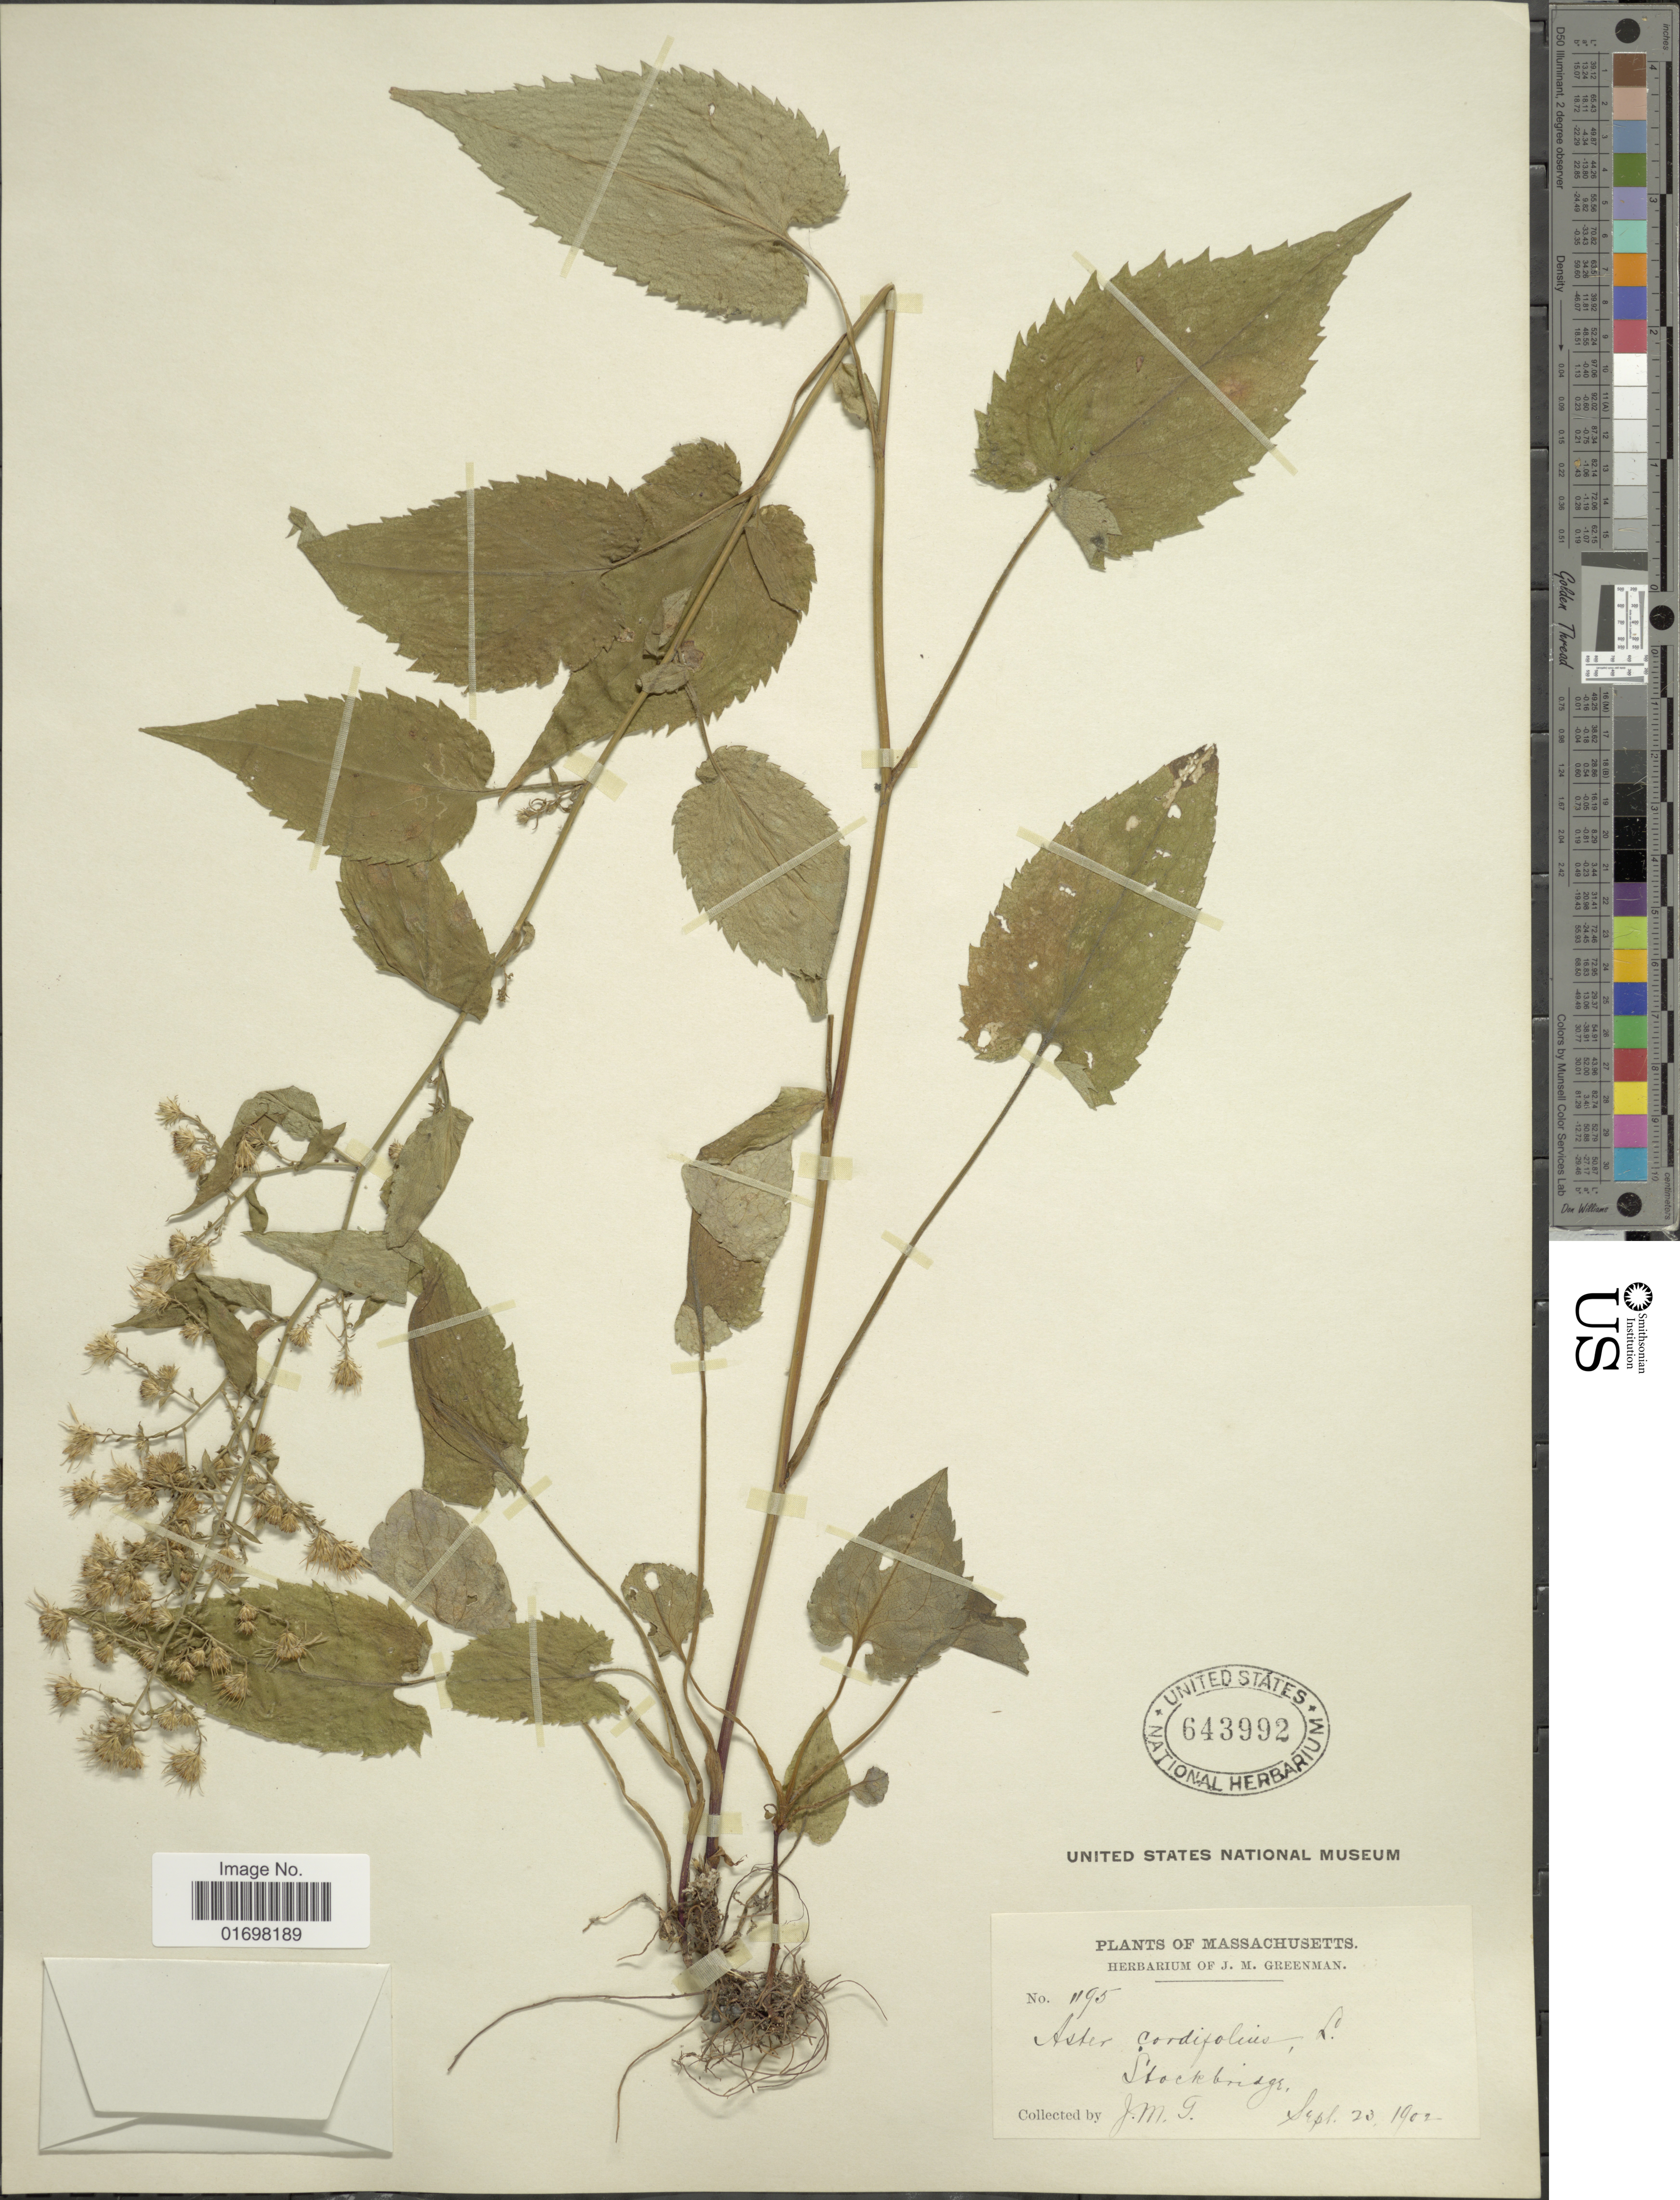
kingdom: Plantae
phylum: Tracheophyta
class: Magnoliopsida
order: Asterales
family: Asteraceae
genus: Symphyotrichum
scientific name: Symphyotrichum cordifolium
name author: (L.) G.L. Nesom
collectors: J. M. Greenman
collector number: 1195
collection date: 1902-09-23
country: United States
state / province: Massachusetts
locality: Stockbridge.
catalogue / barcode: US 643992